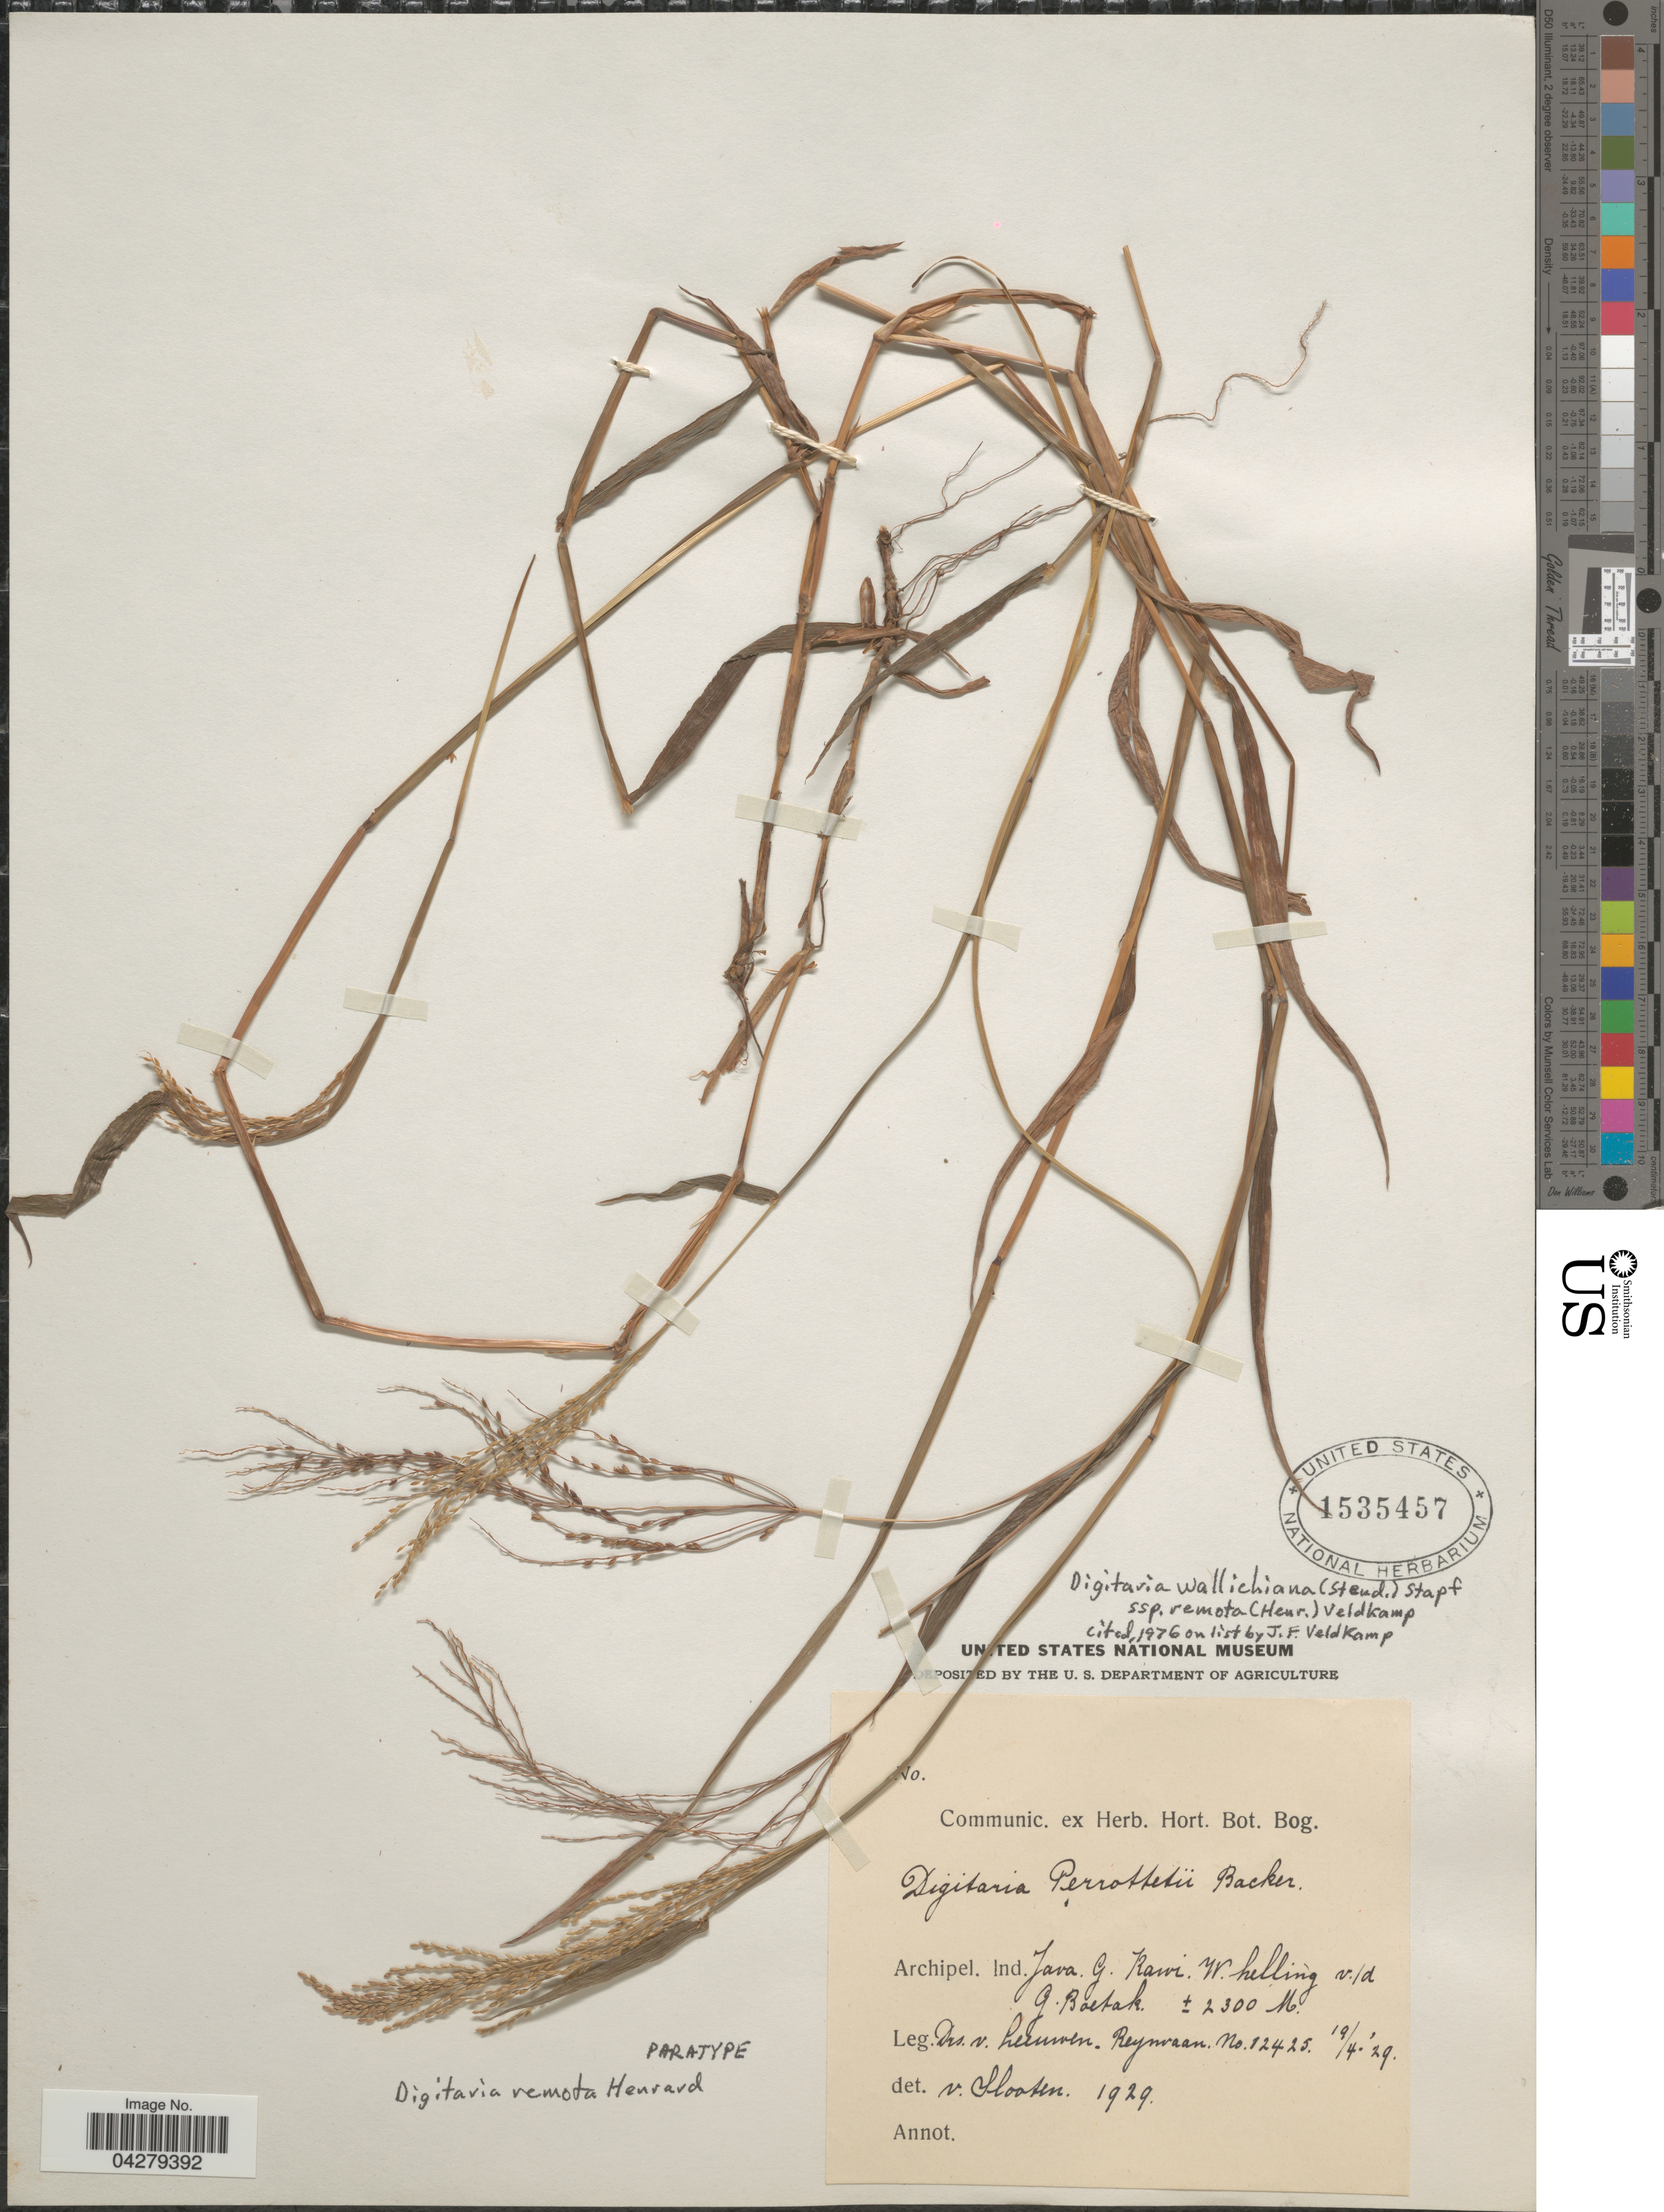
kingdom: Plantae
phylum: Tracheophyta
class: Liliopsida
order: Poales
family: Poaceae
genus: Digitaria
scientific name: Digitaria wallichiana subsp. remota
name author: (Henr.) Veldkamp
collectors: Docters v. Leeuwen-Reijwaan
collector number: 12425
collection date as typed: Transcribed d/m/y: 19/4/29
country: Indonesia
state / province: Java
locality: Archipel. Ind. Java. G. Rawi. W. helling v./d G. Boetak.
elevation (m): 2300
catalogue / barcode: US 1535457